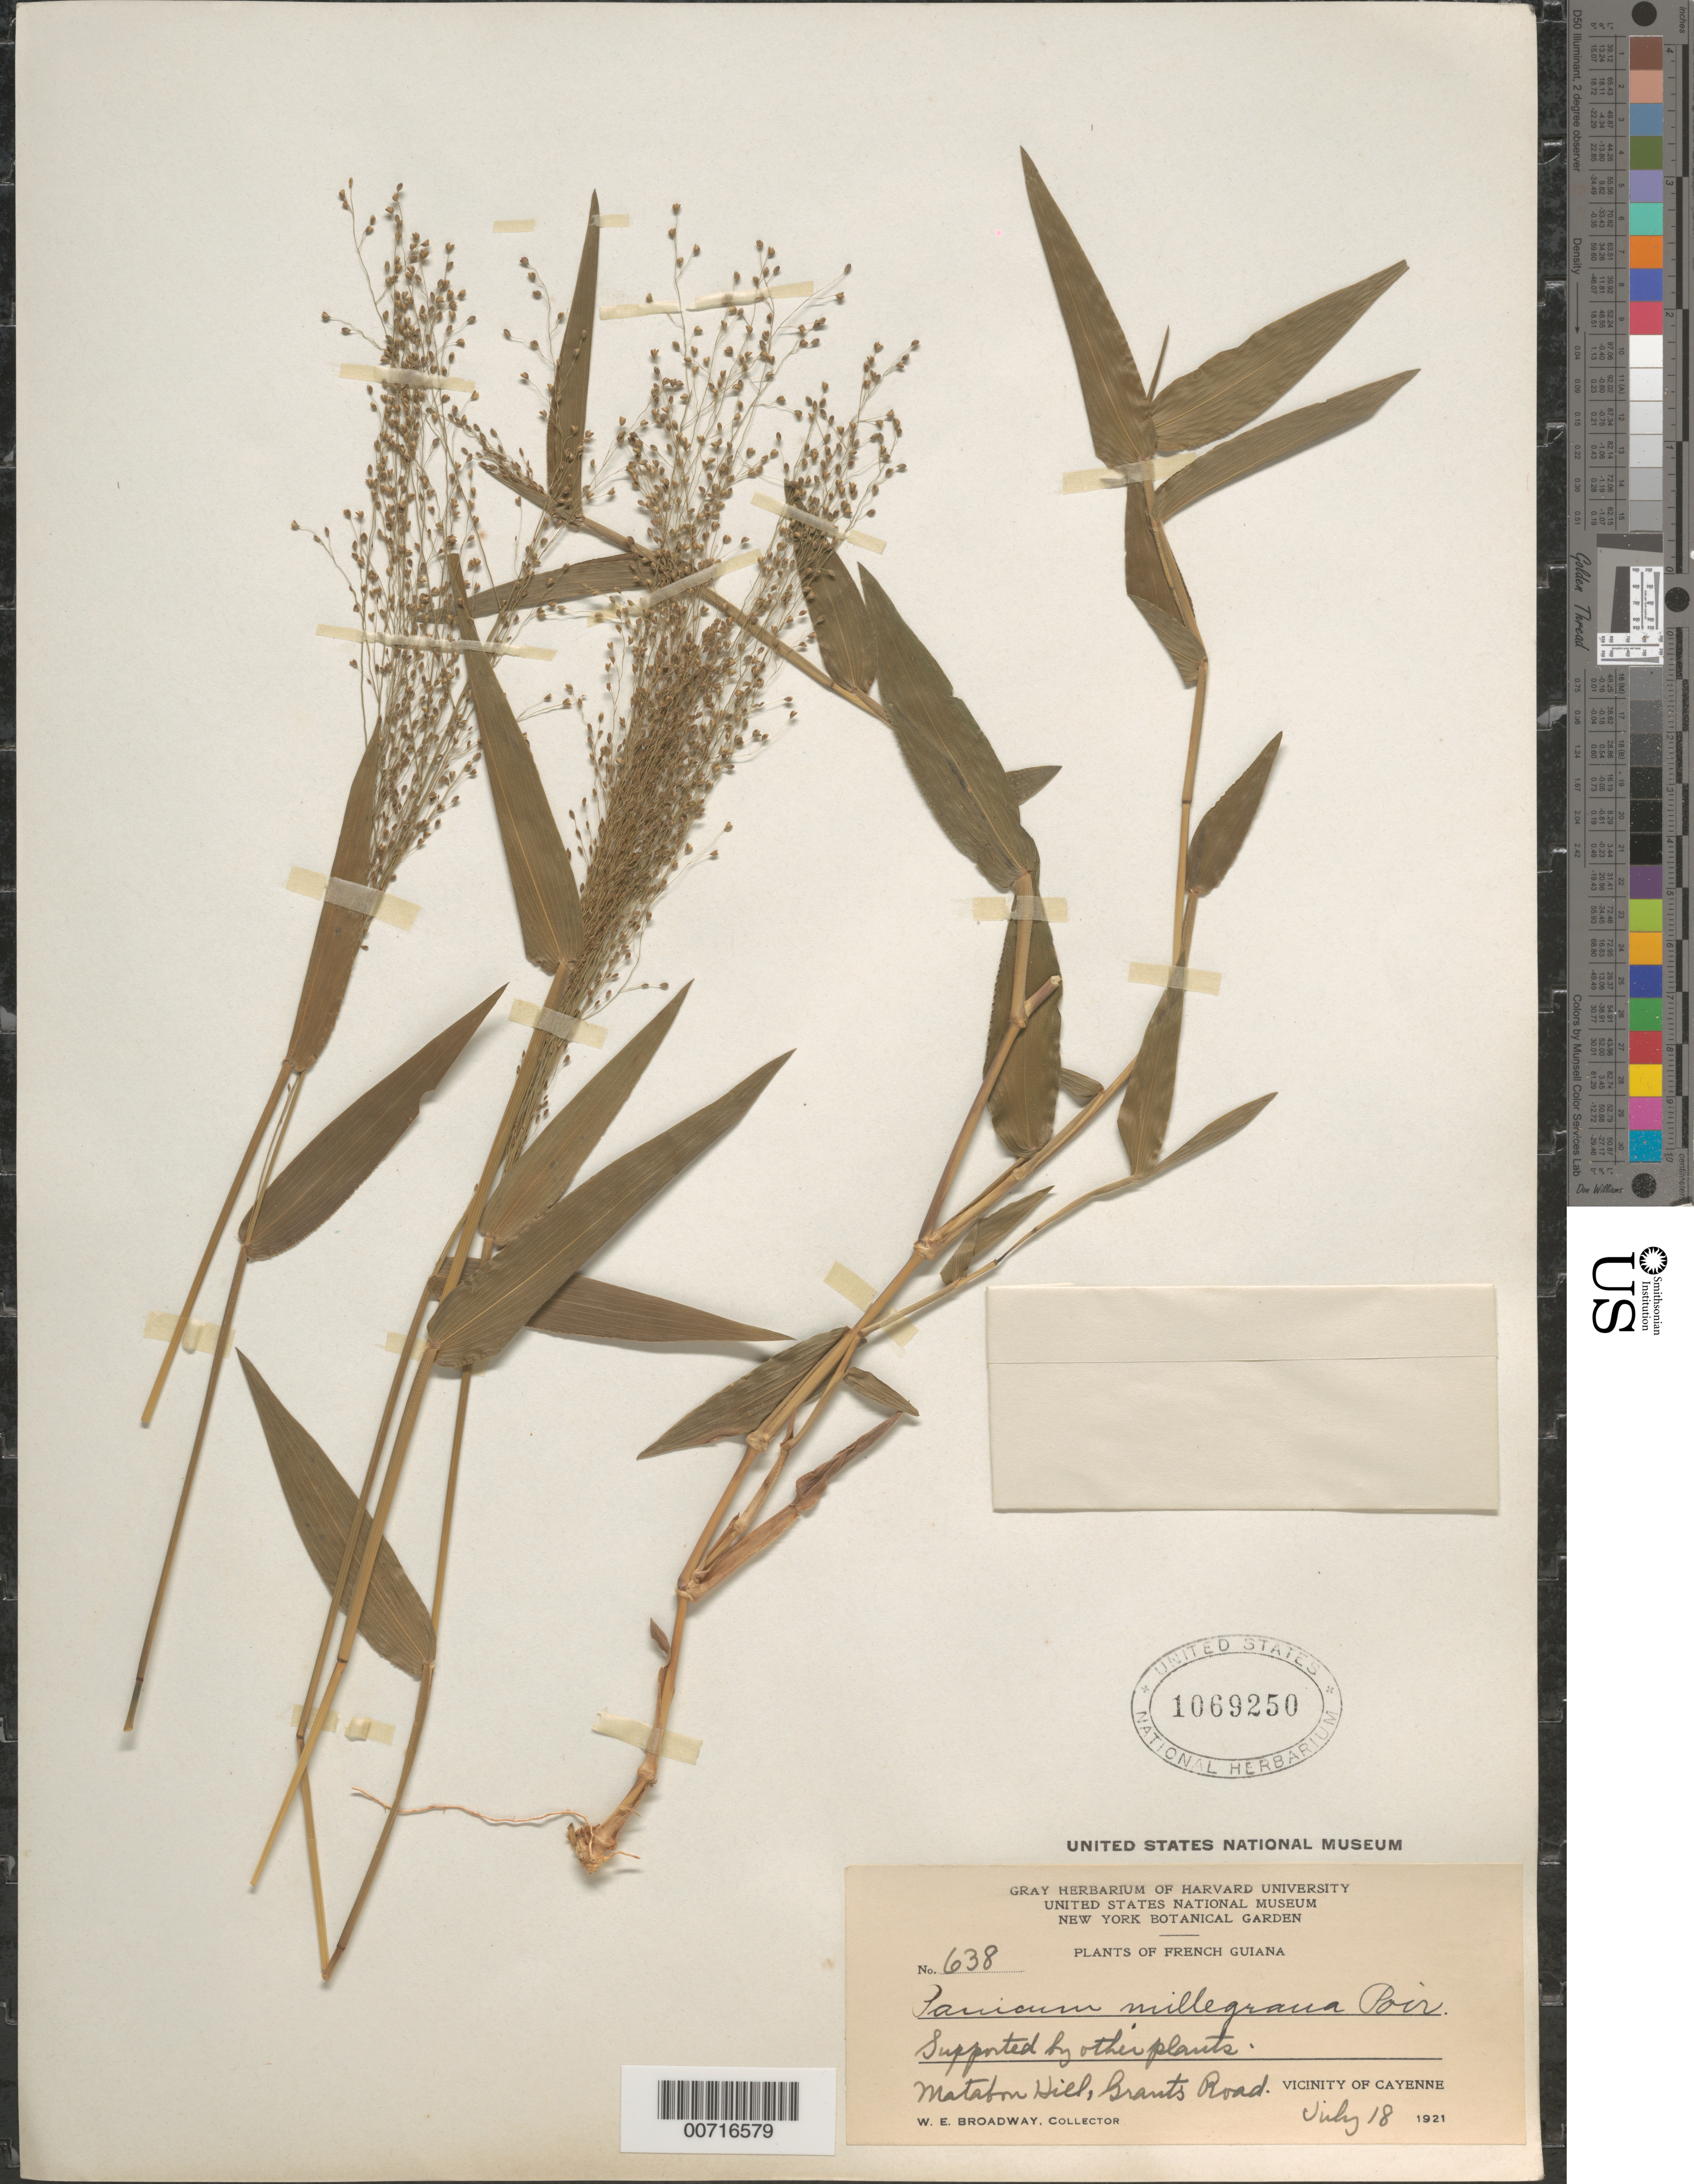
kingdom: Plantae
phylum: Tracheophyta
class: Liliopsida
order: Poales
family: Poaceae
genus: Panicum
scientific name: Panicum millegrana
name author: Poir.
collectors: W. E. Broadway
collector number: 638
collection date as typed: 18-Jul-21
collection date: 1921-07-18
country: French Guiana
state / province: Cayenne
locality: Cayenne, vic., hill above Grant's Road, Matabon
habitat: Supported by other plants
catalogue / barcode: US 1069250